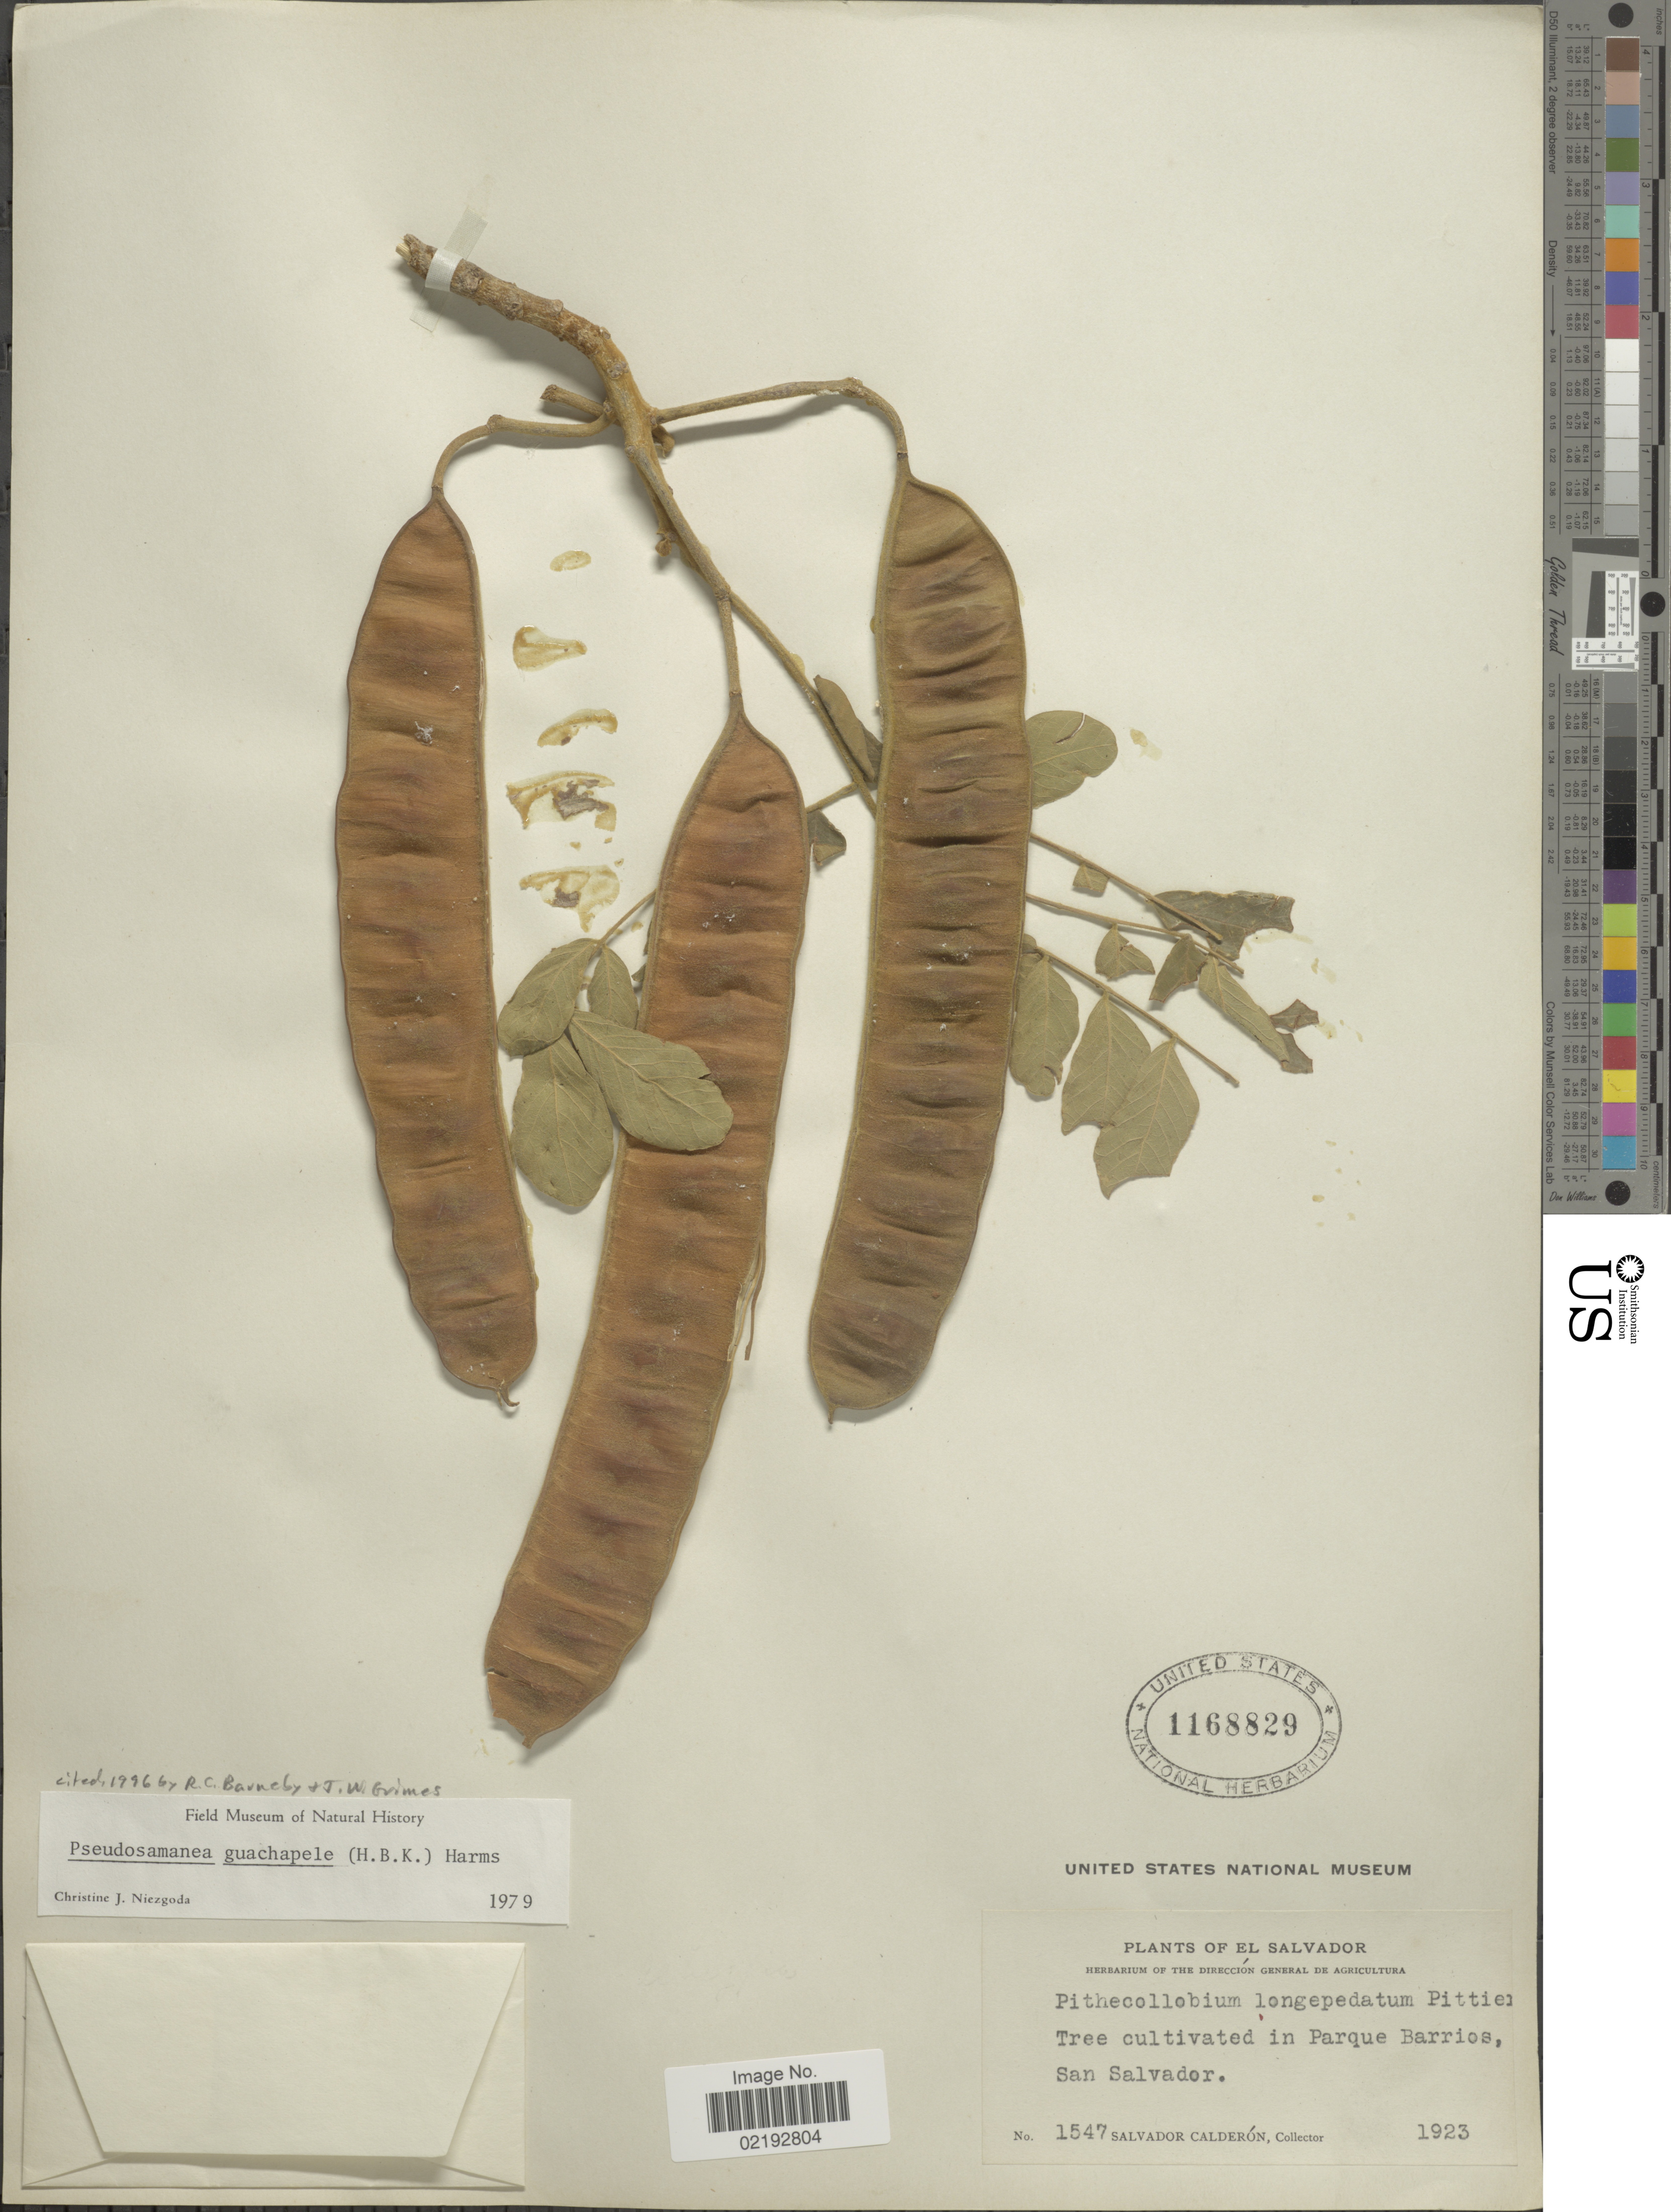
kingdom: Plantae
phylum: Tracheophyta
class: Magnoliopsida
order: Fabales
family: Fabaceae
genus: Pseudosamanea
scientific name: Pseudosamanea guachapele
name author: (Kunth) Harms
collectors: S. Calderón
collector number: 1547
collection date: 1923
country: El Salvador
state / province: San Salvador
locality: Parque Barrios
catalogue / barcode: US 1168829